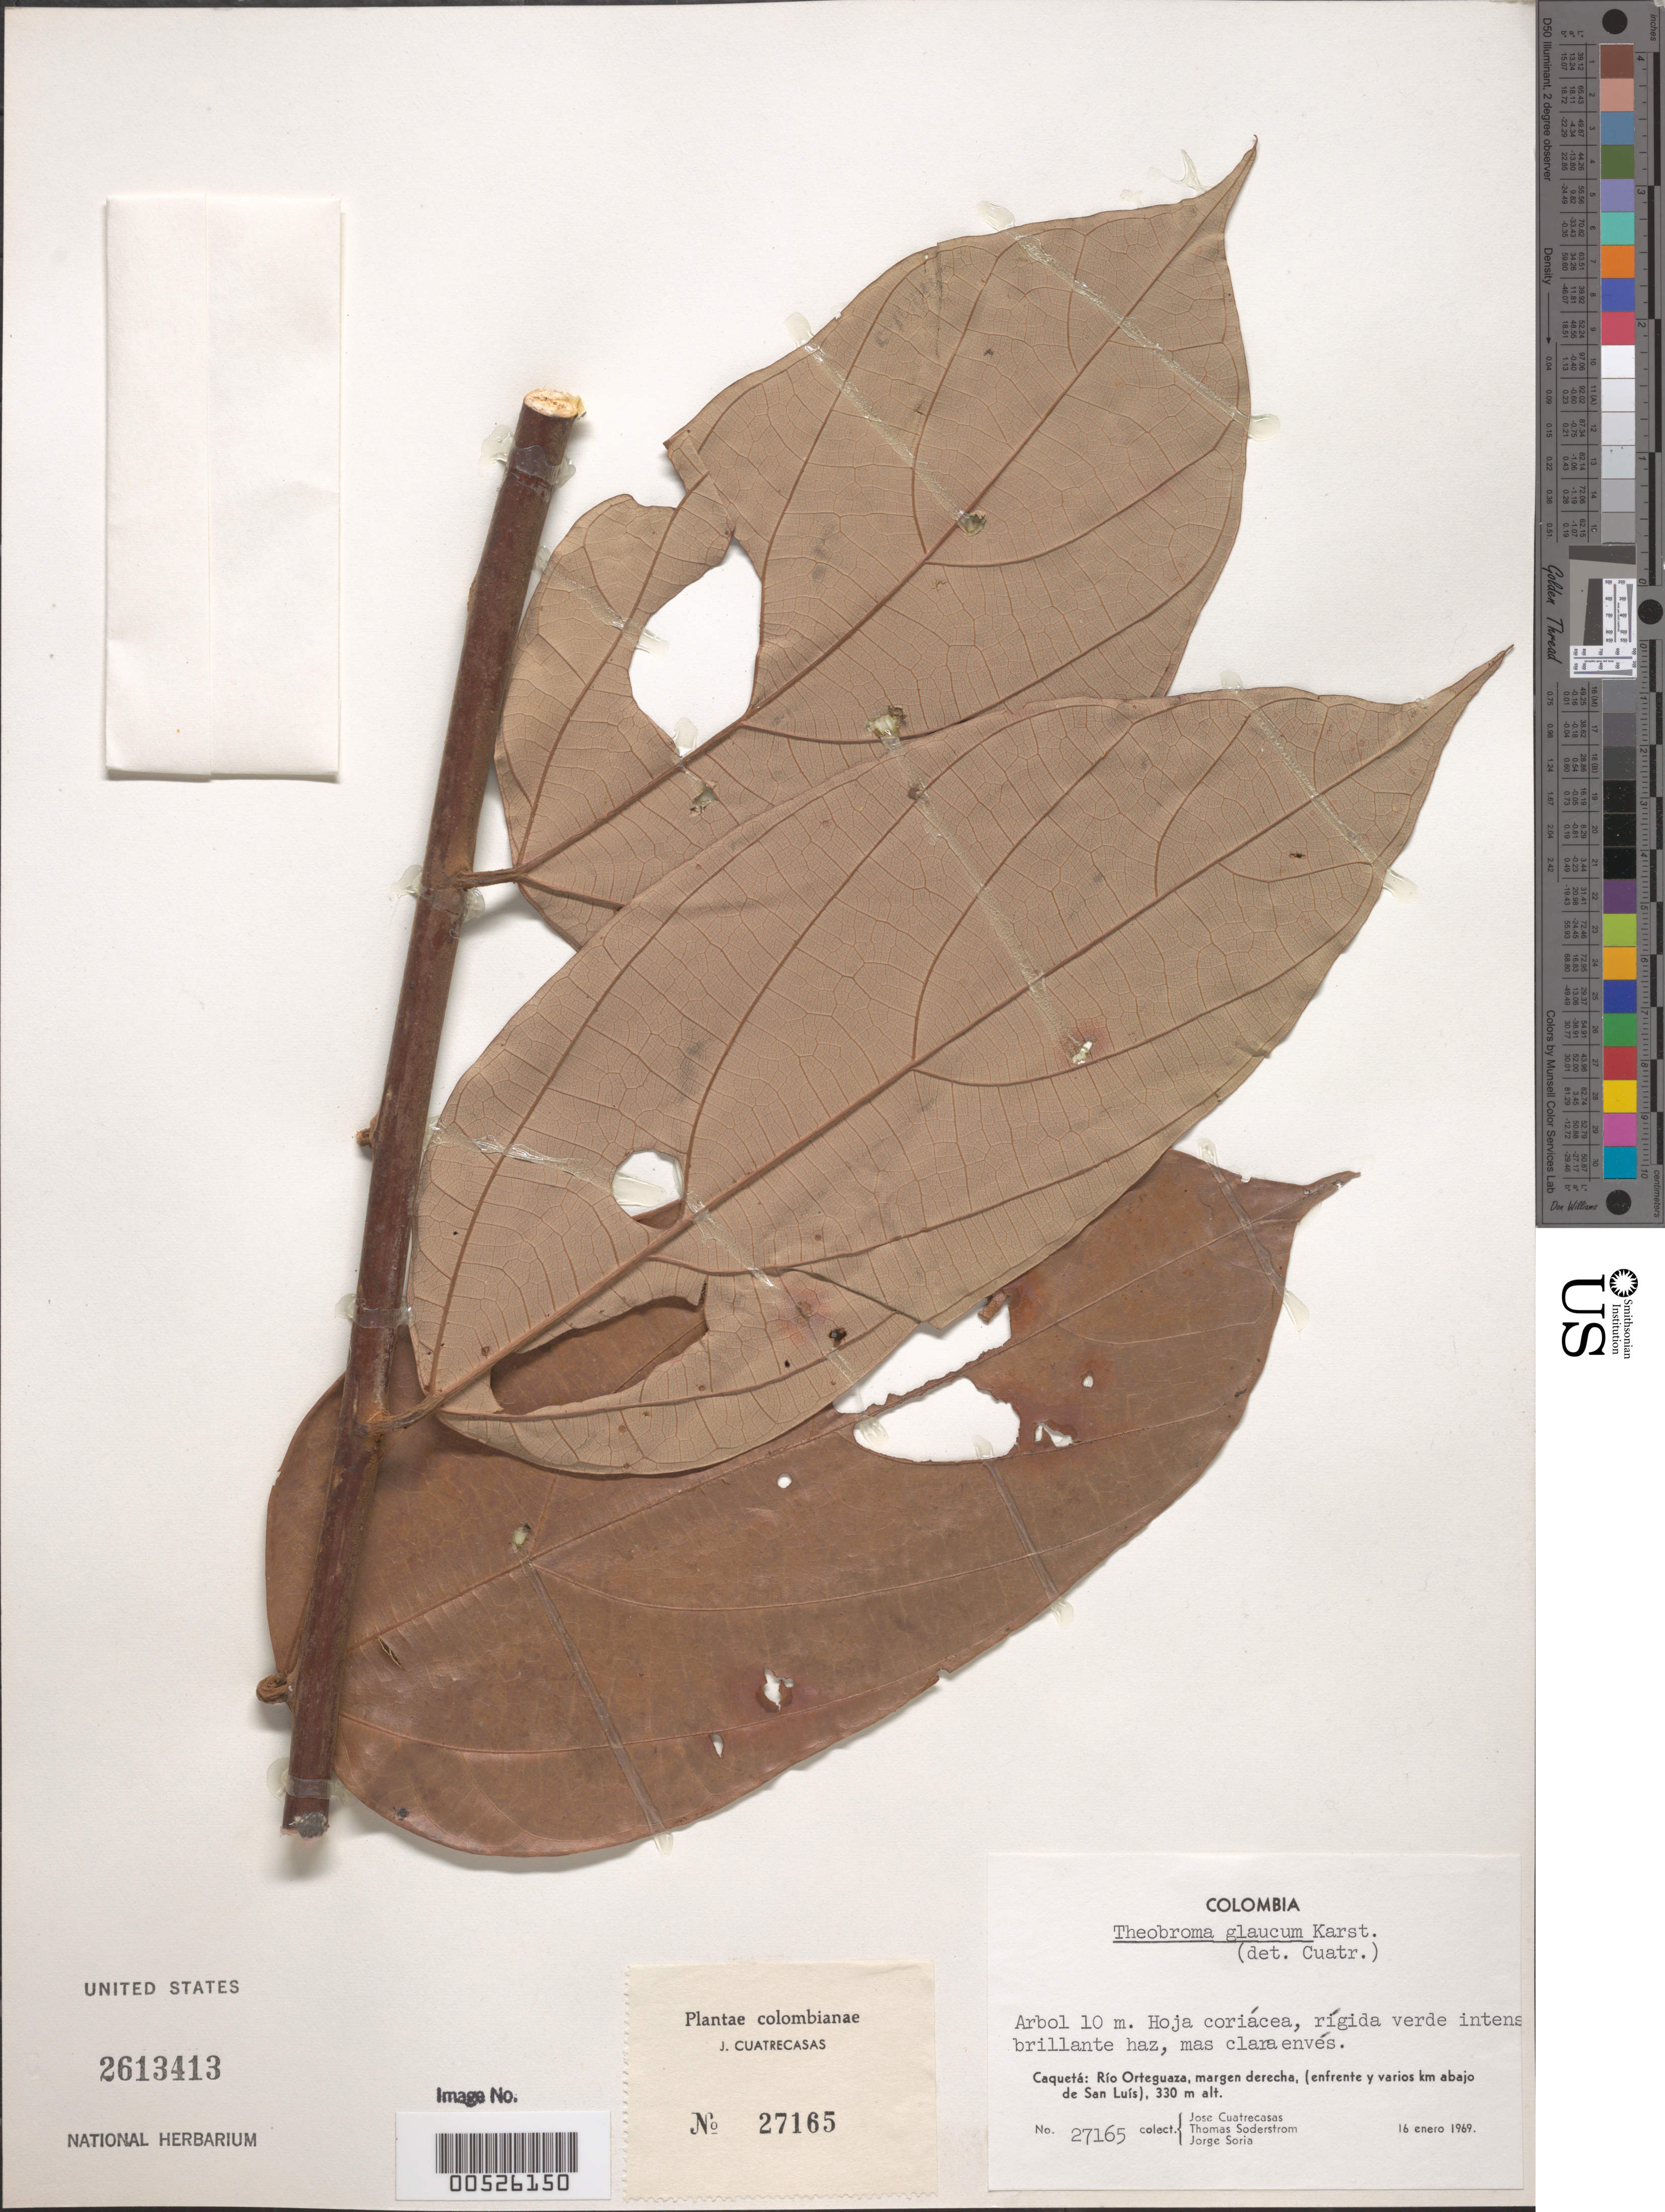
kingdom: Plantae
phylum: Tracheophyta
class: Magnoliopsida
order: Malvales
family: Malvaceae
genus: Theobroma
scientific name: Theobroma glaucum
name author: H. Karst.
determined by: Cuatrecasas, J.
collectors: J. Cuatrecasas, T. R. Soderstrom & J. Soria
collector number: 27165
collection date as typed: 16 Jan 1969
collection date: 1969-01-16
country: Colombia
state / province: Caquetá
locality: Rio Ortequaza, Margen Derecha, (Enfrente y Varios km Abajo de San Luis)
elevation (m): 330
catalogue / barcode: US 2613413